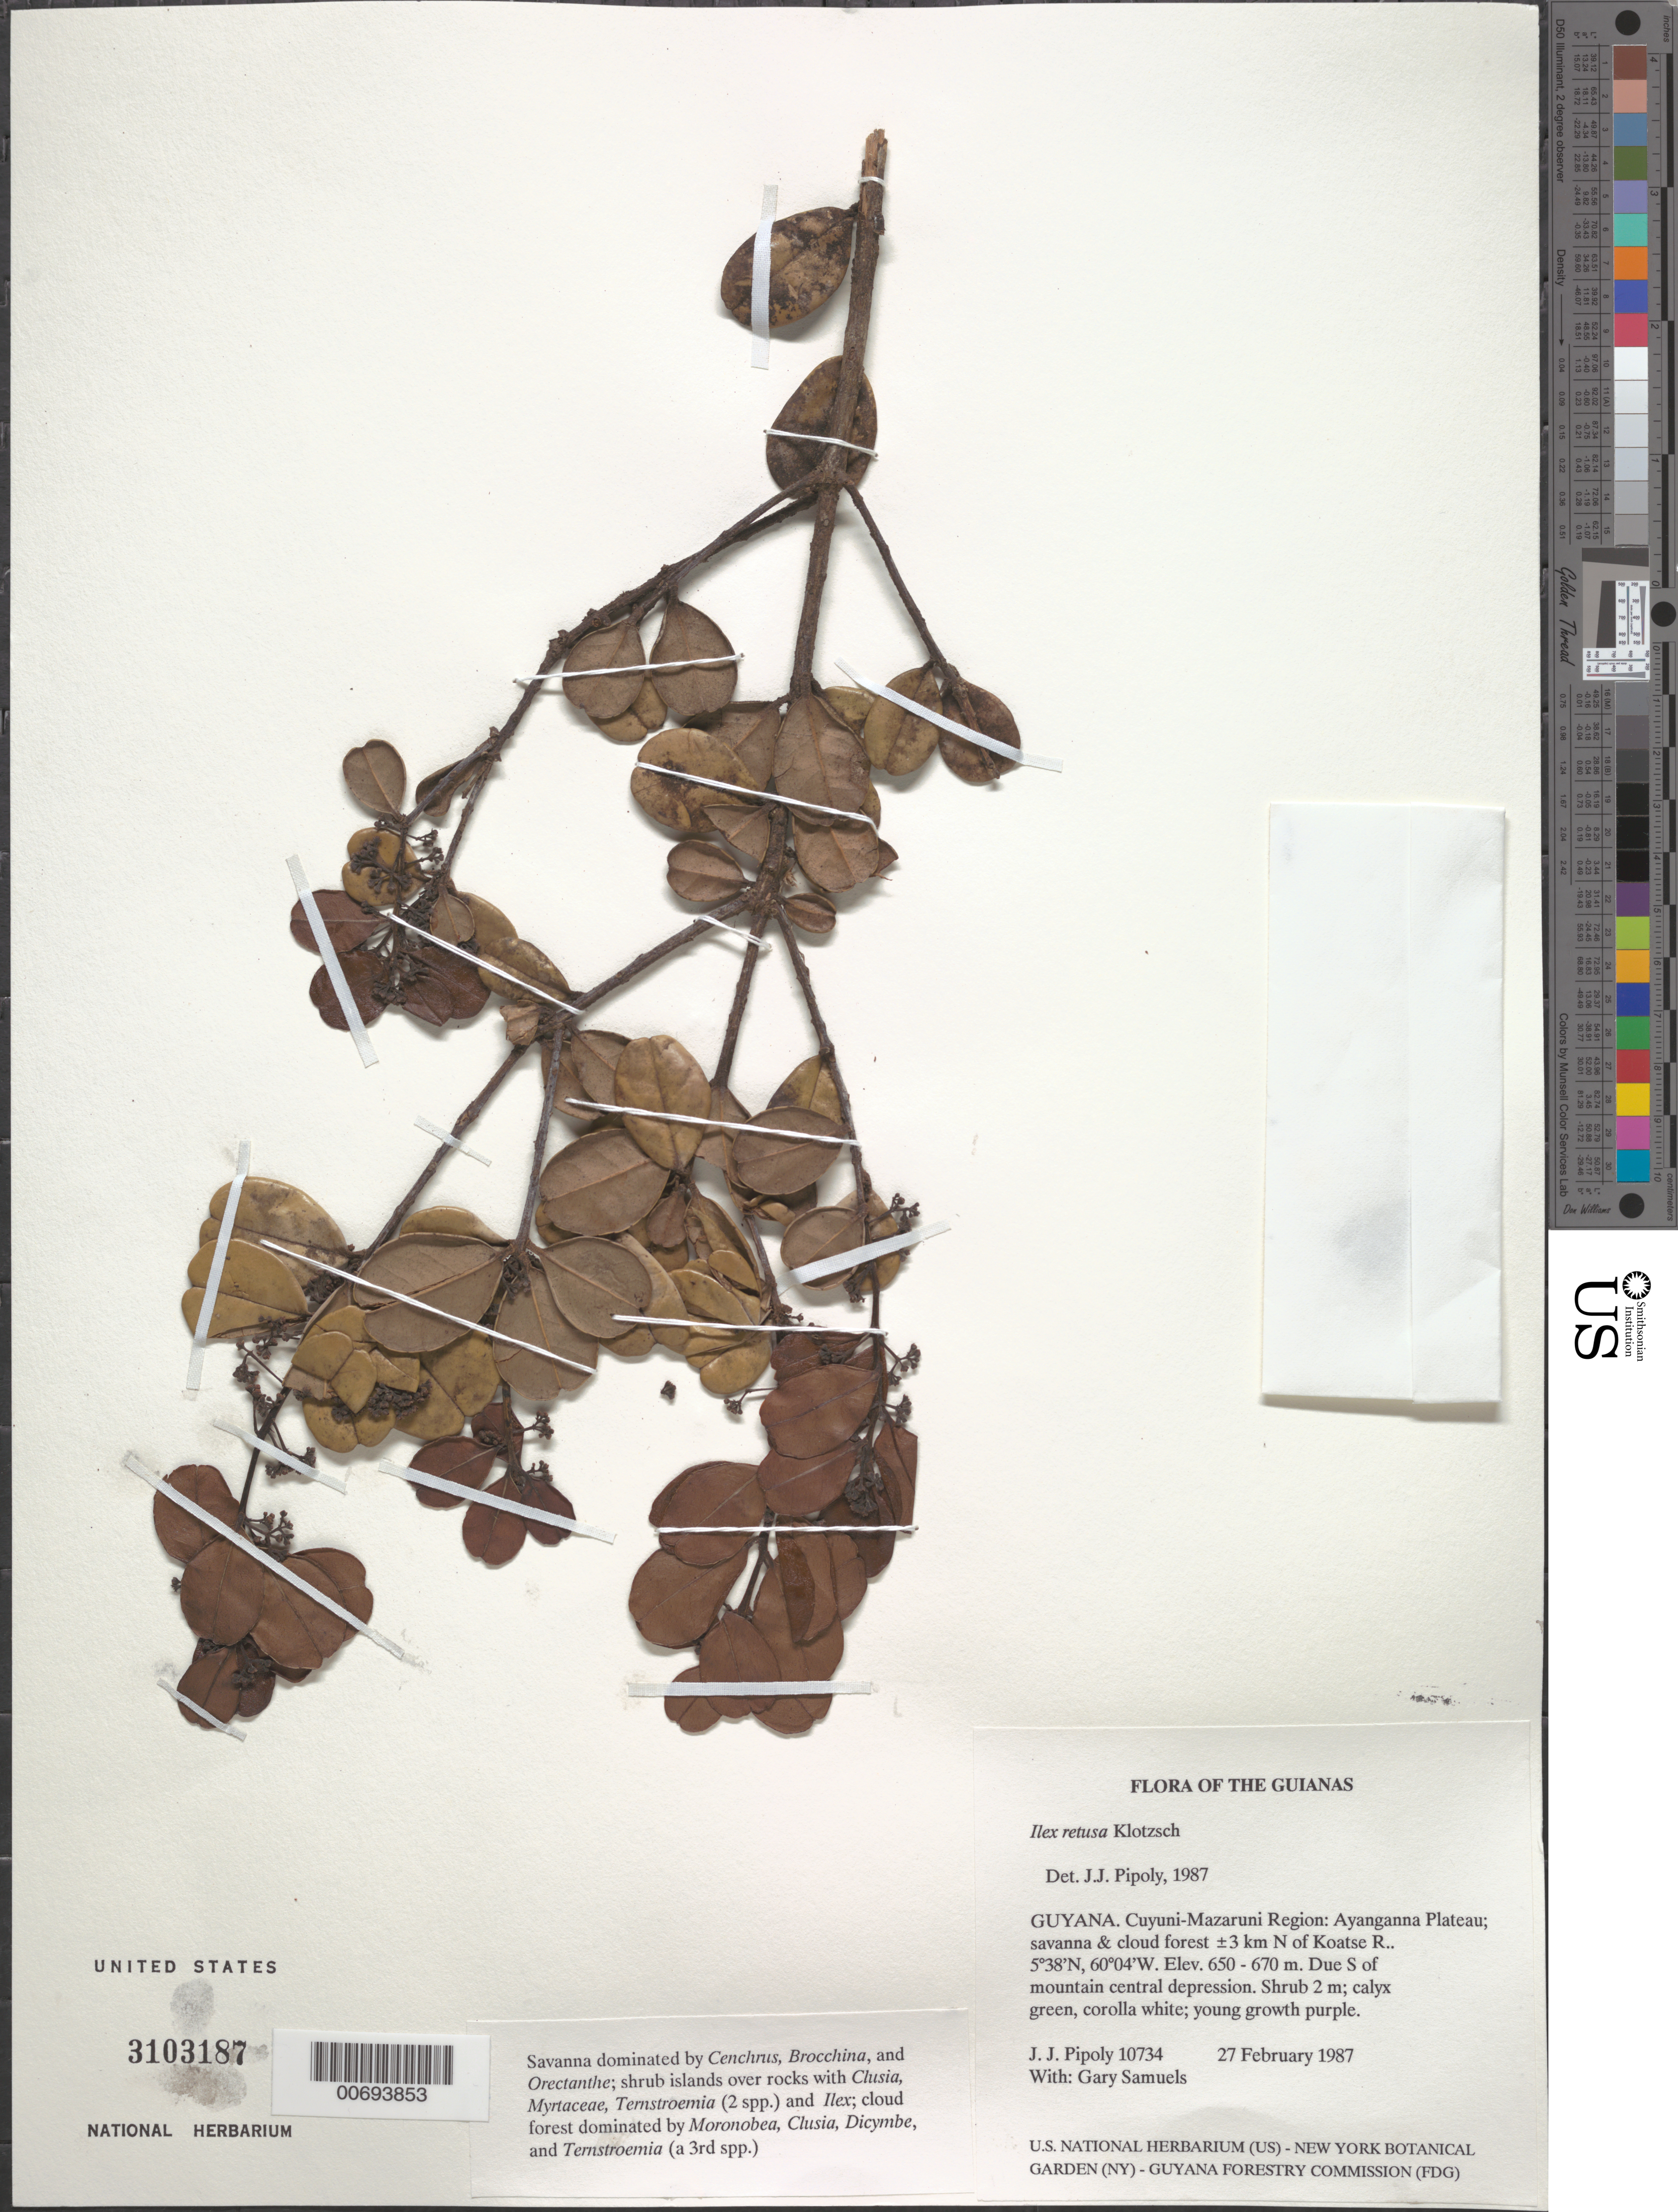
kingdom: Plantae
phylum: Tracheophyta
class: Magnoliopsida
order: Aquifoliales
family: Aquifoliaceae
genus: Ilex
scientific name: Ilex retusa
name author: Klotzsch ex Reissek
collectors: J. J. Pipoly & G. Samuels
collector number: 10734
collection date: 1987-02-27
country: Guyana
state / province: Cuyuni-Mazaruni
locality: The Guianas. Ayanganna Plateau; savanna & cloud forest ± 3 km N of Koatse R. Due S of mountain central depression.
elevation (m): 650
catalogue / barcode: US 3103187